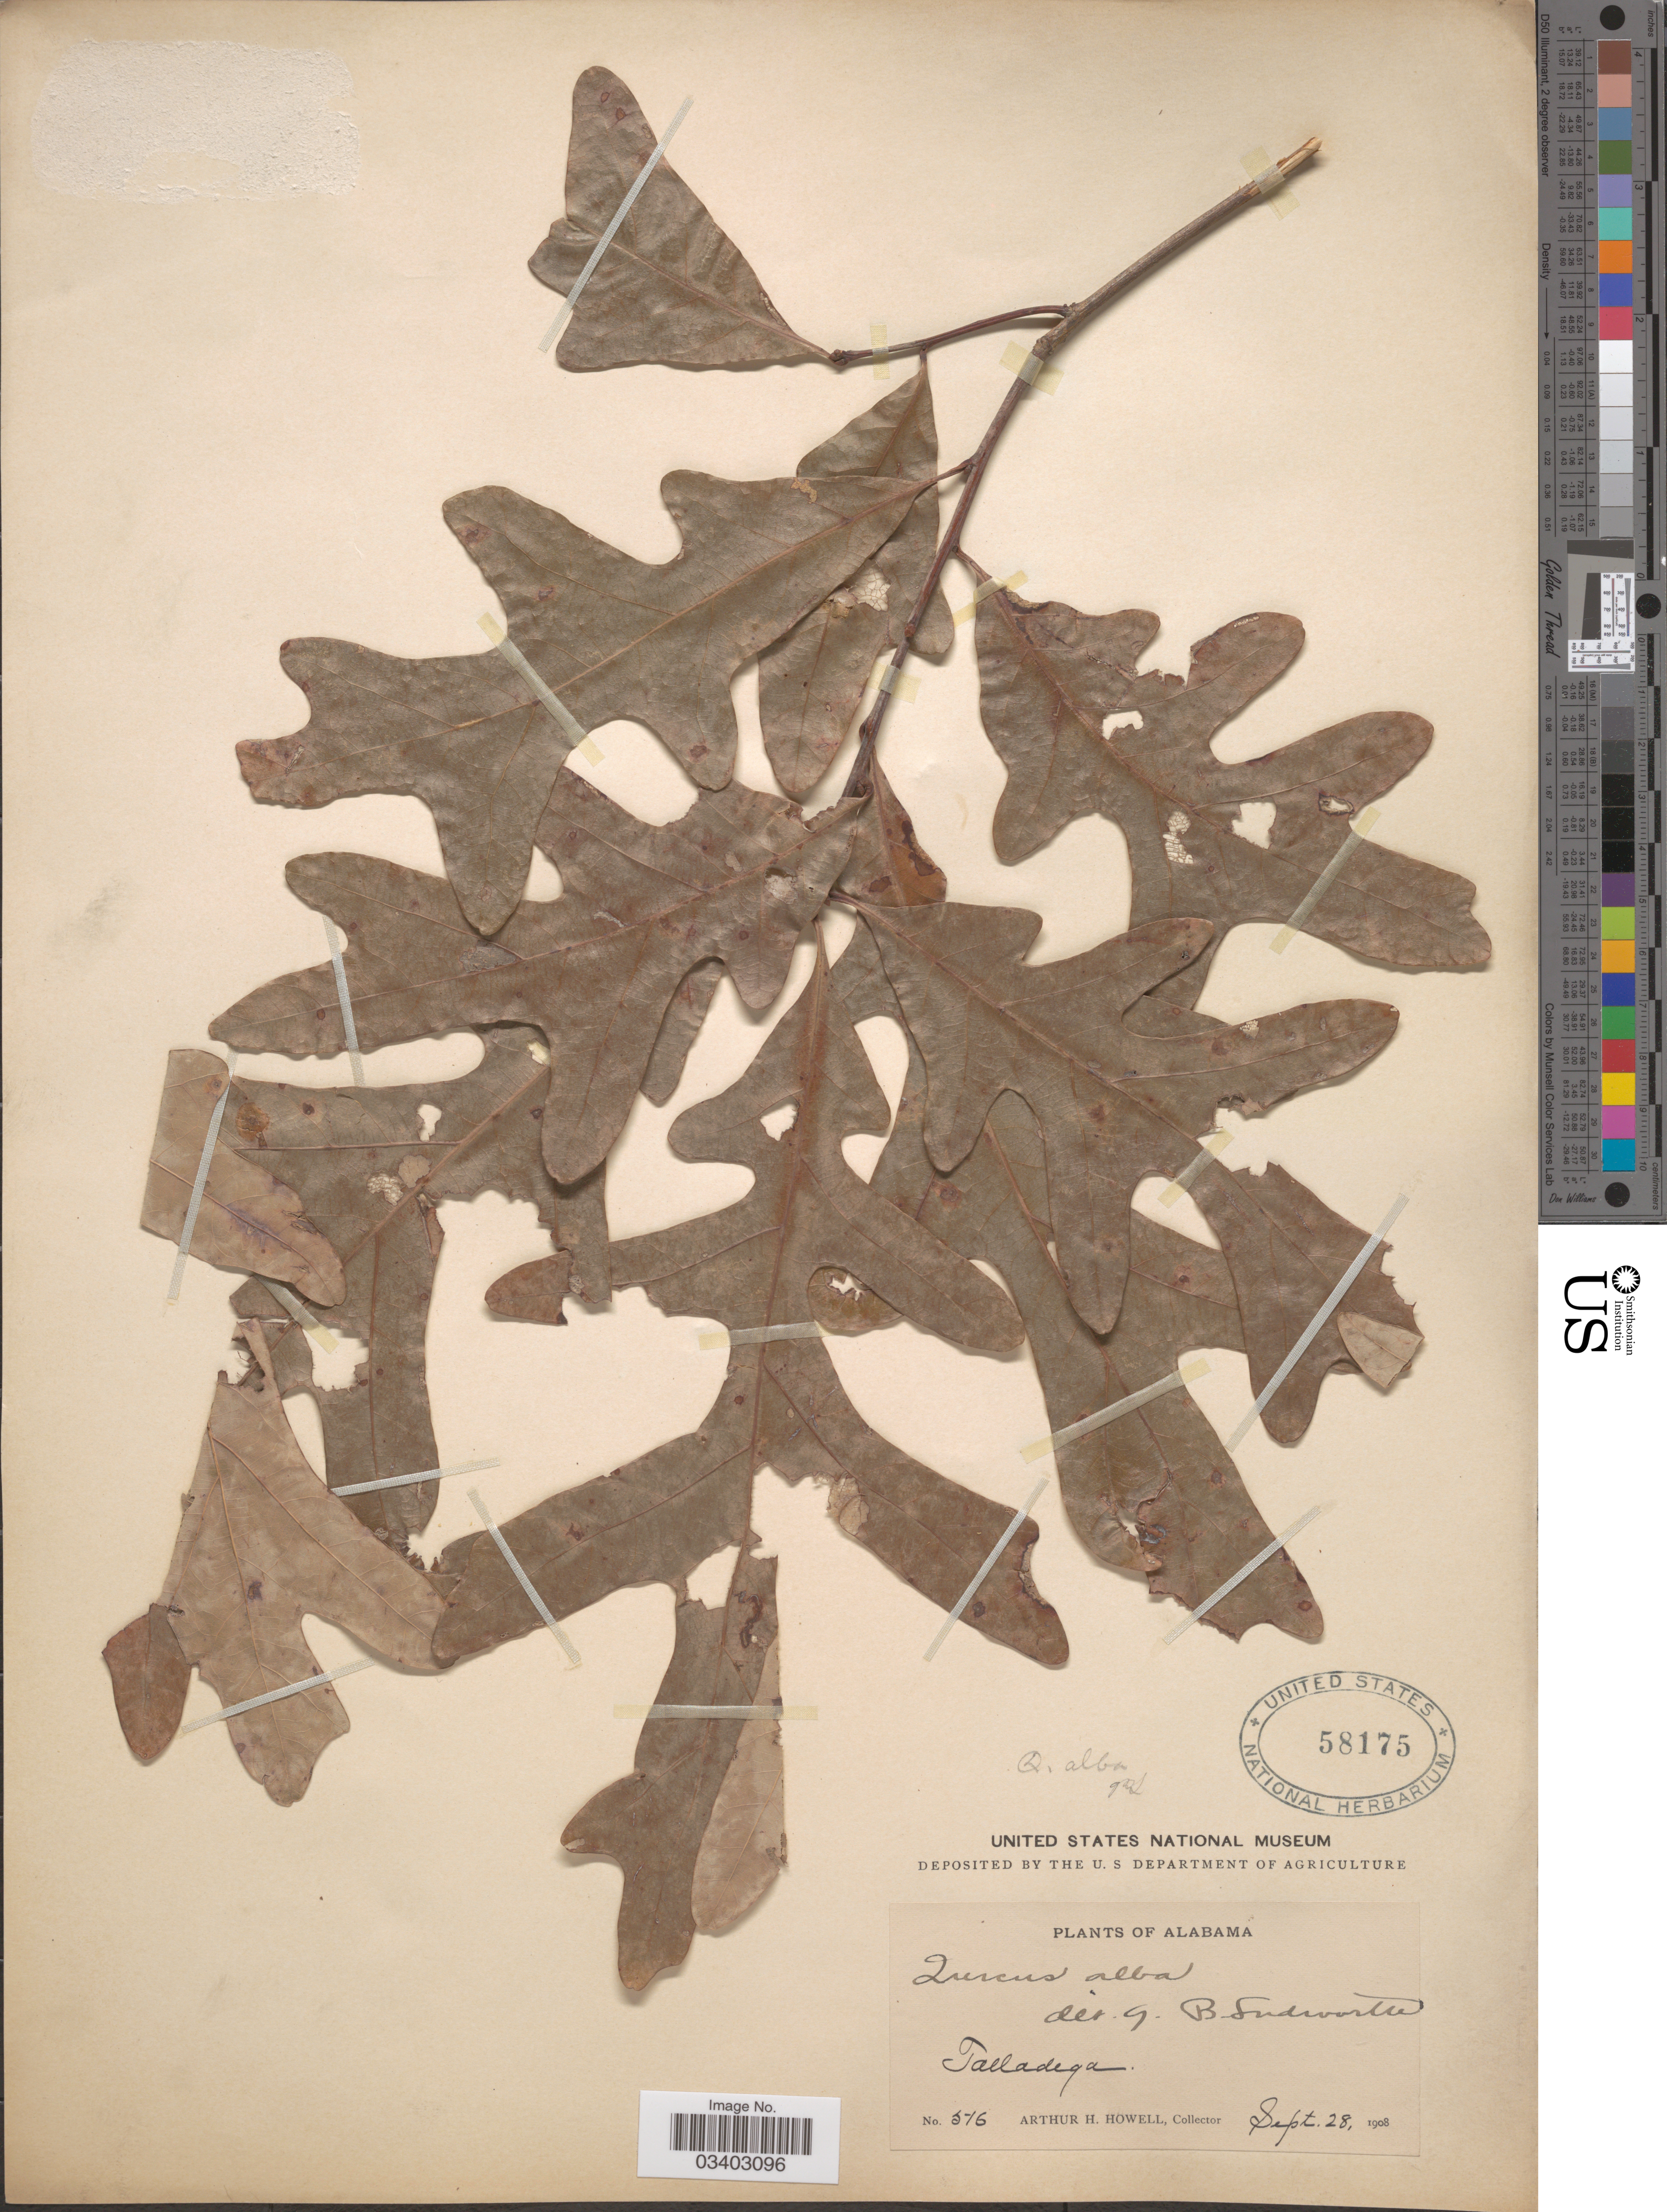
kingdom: Plantae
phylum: Tracheophyta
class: Magnoliopsida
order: Fagales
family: Fagaceae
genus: Quercus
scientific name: Quercus alba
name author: L.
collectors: A. H. Howell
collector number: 576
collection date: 1908-09-28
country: United States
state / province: Alabama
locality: Talladega.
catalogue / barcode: US 58175